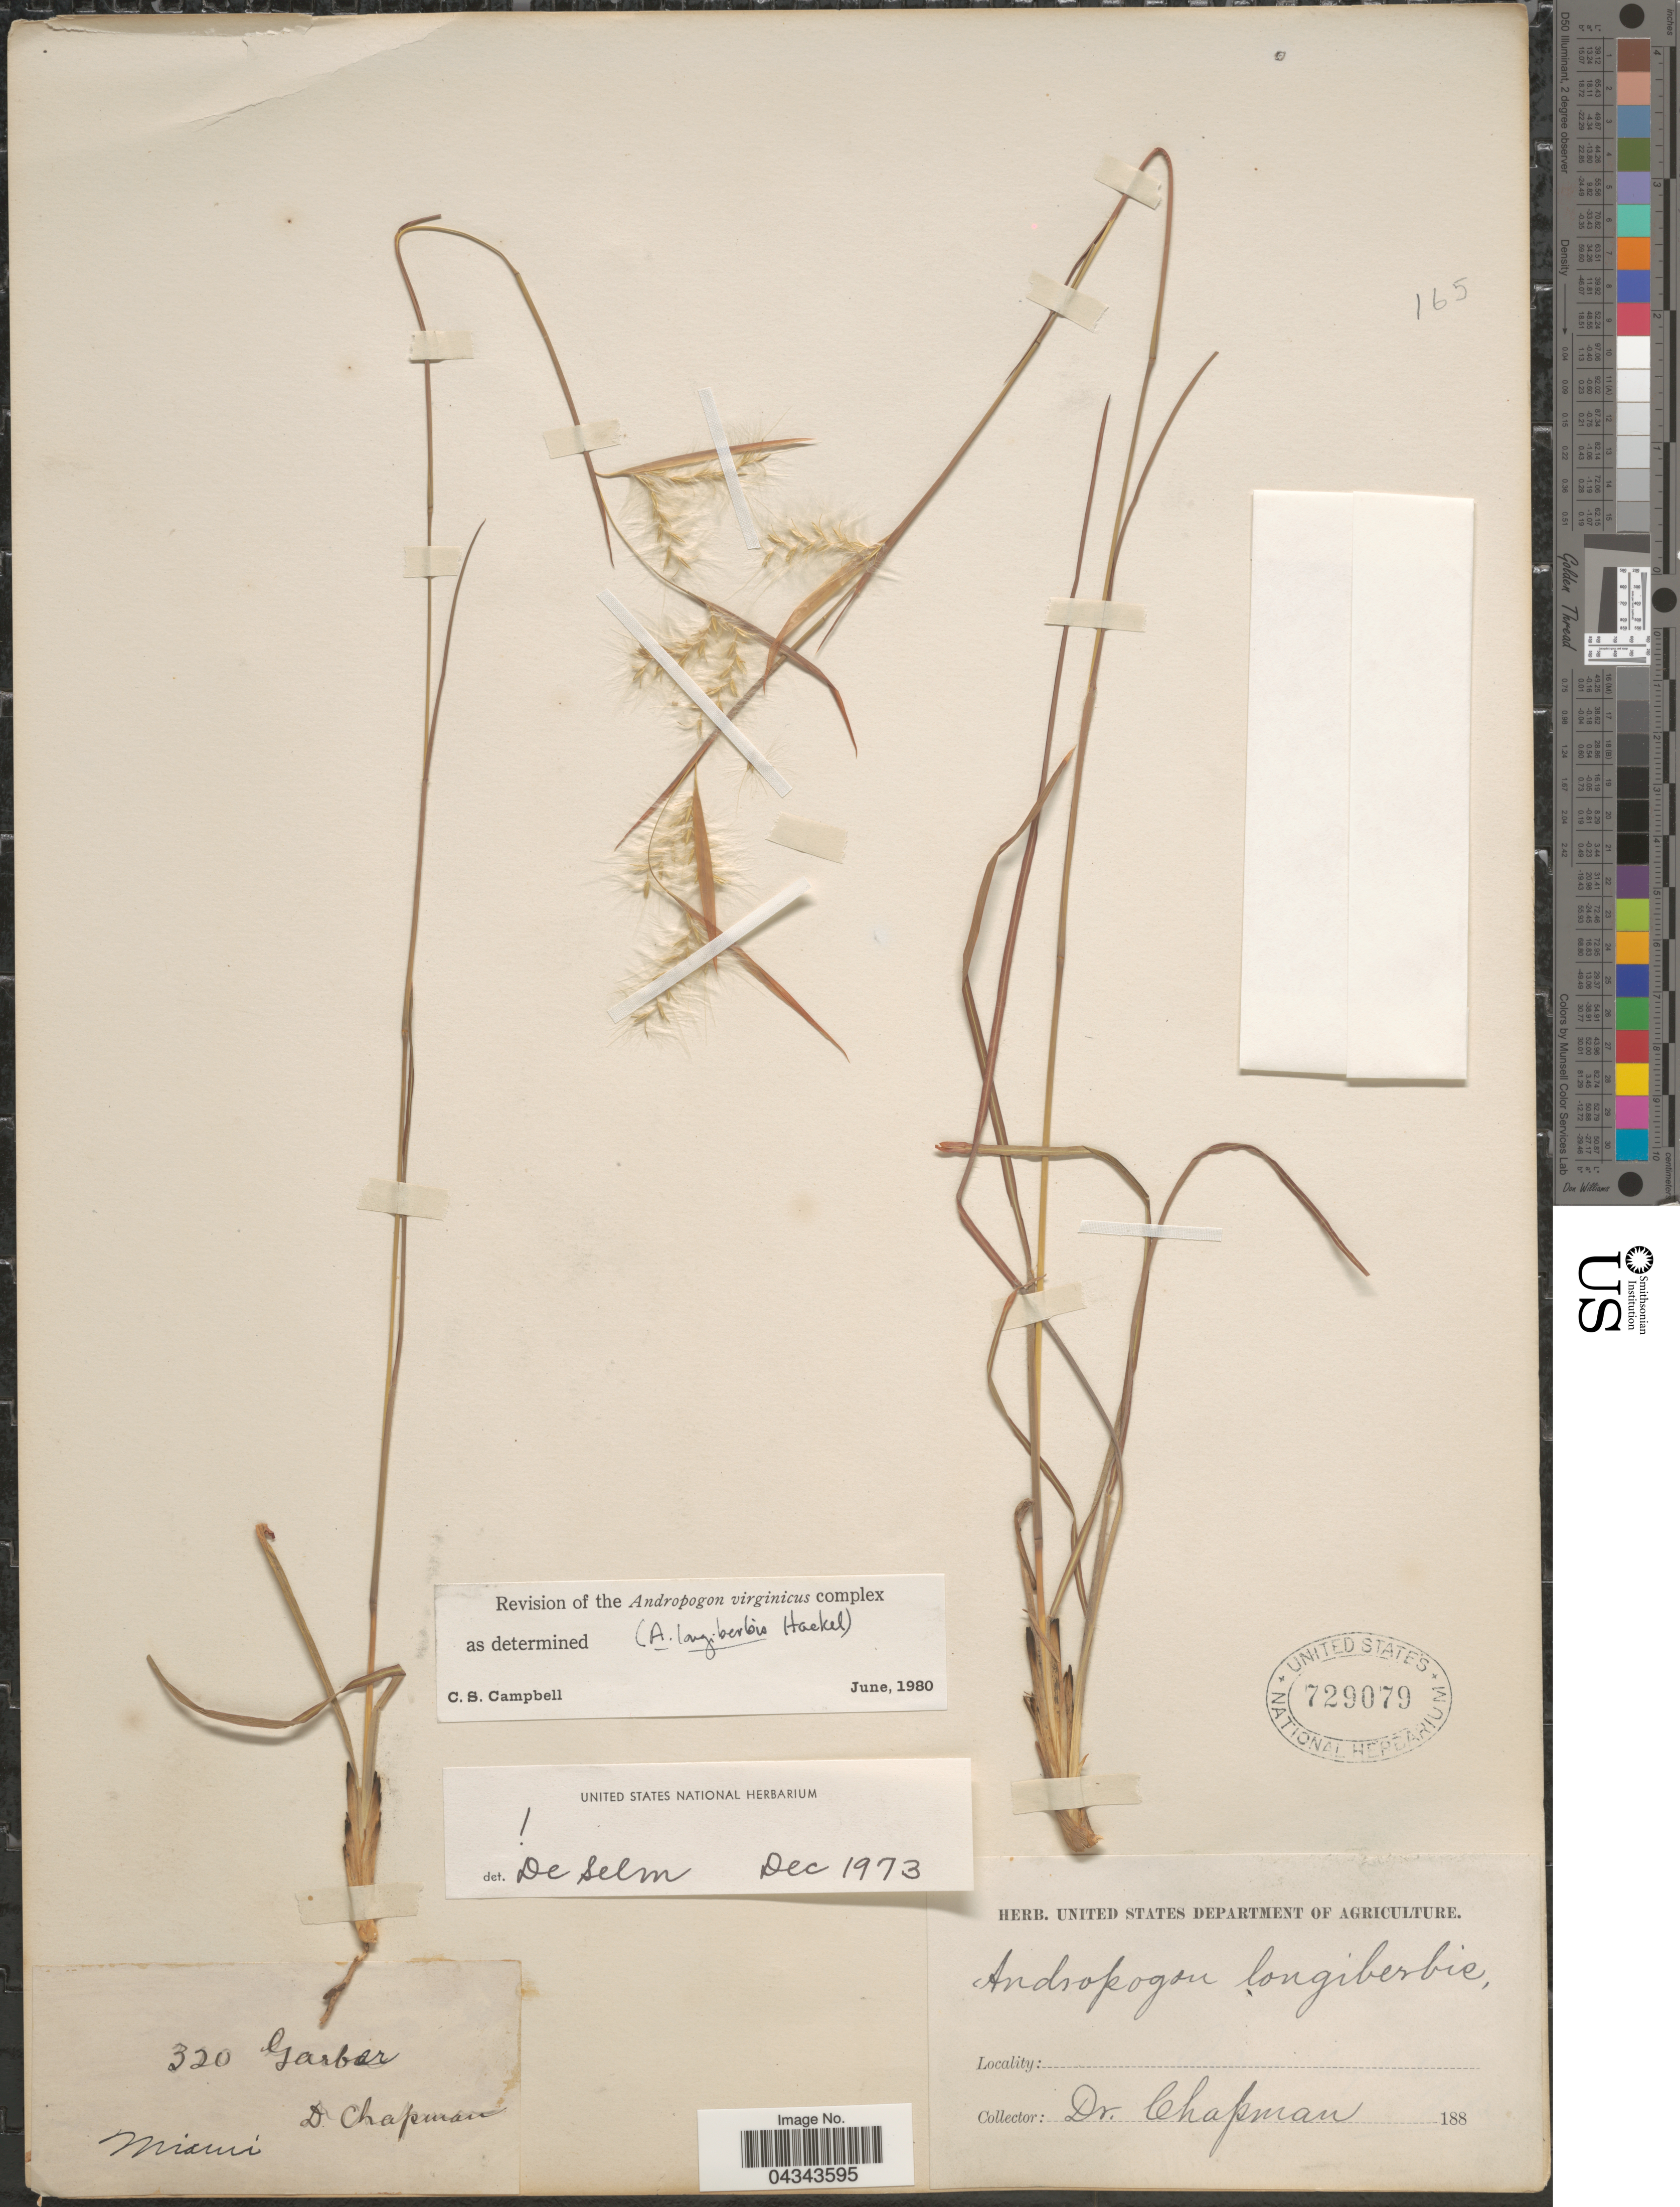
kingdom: Plantae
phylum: Tracheophyta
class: Liliopsida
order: Poales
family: Poaceae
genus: Andropogon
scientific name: Andropogon longiberbis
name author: Hack.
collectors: A. Chapman & -- Garber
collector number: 320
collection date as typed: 188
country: United States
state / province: Florida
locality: Miami.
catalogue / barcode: US 729079